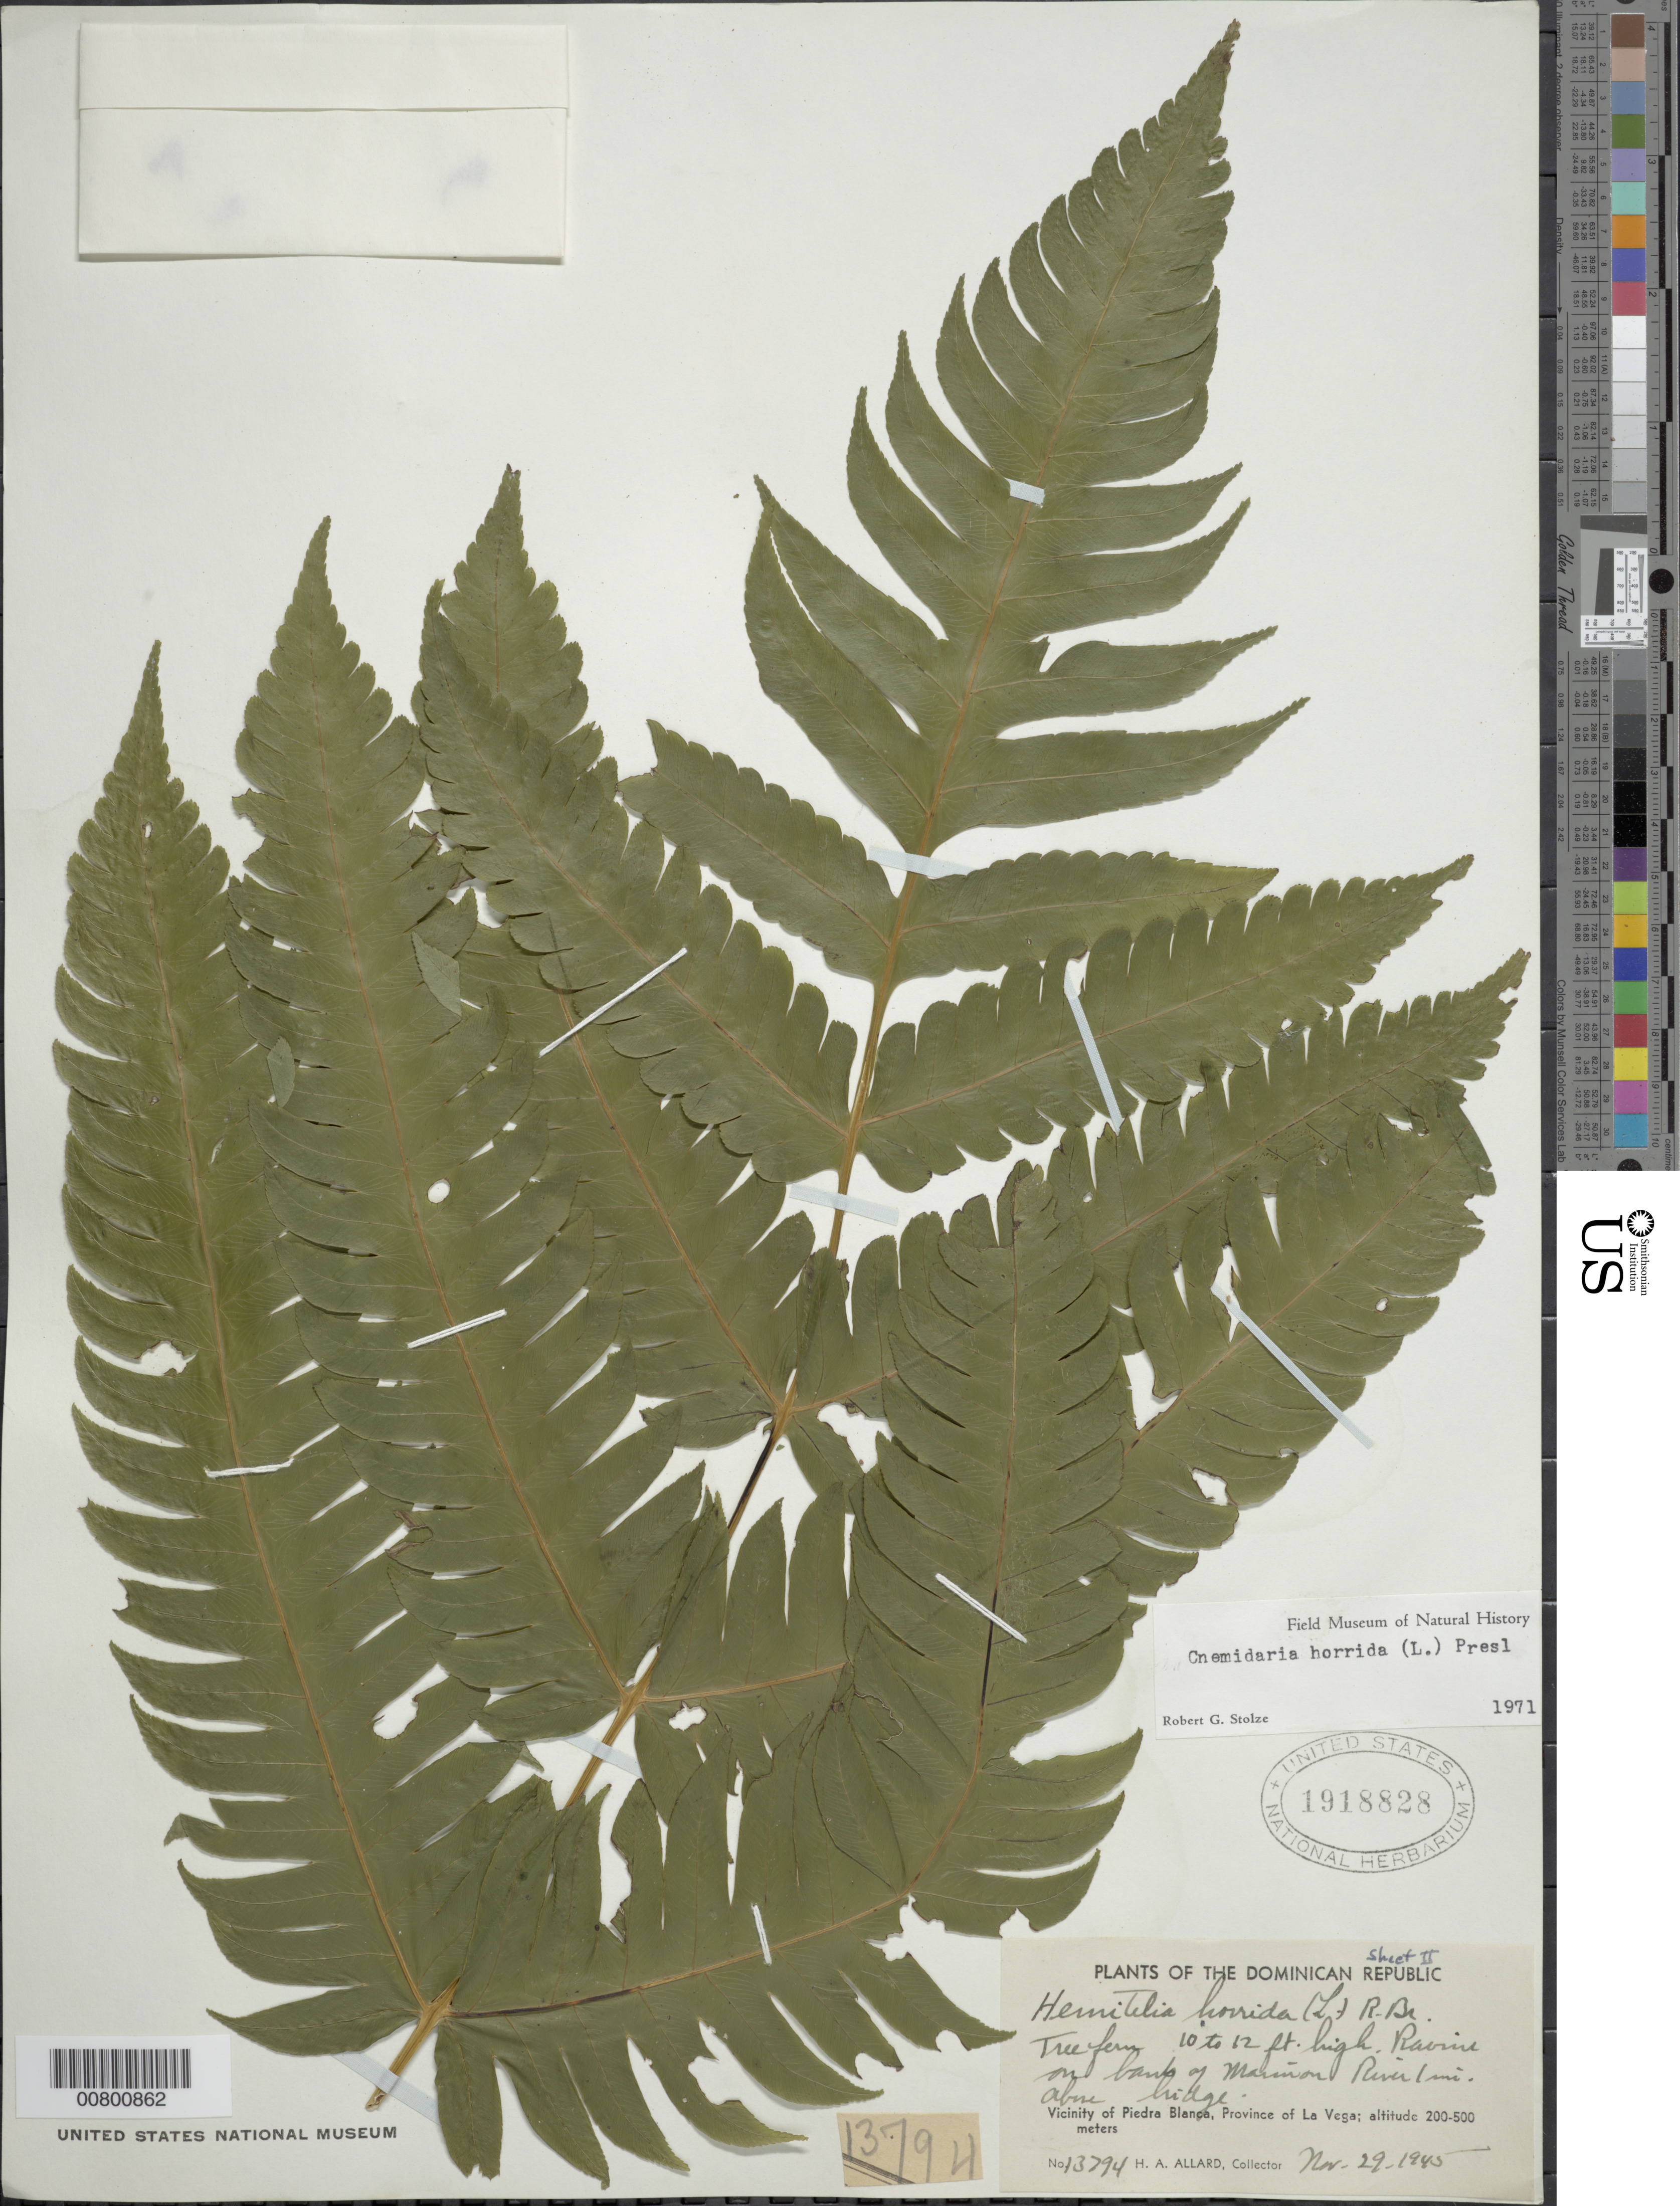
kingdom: Plantae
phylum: Tracheophyta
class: Polypodiopsida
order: Cyatheales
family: Cyatheaceae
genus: Cyathea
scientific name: Cyathea horrida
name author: (L.) Sm.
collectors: H. A. Allard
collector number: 13794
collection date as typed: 29 Nov 1945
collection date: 1945-11-29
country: Dominican Republic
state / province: La Vega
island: Hispaniola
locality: Piedra Blanca vicinity, Maimon R., 1 mile above bridge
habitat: Ravine on river bank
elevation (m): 200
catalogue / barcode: US 1918828